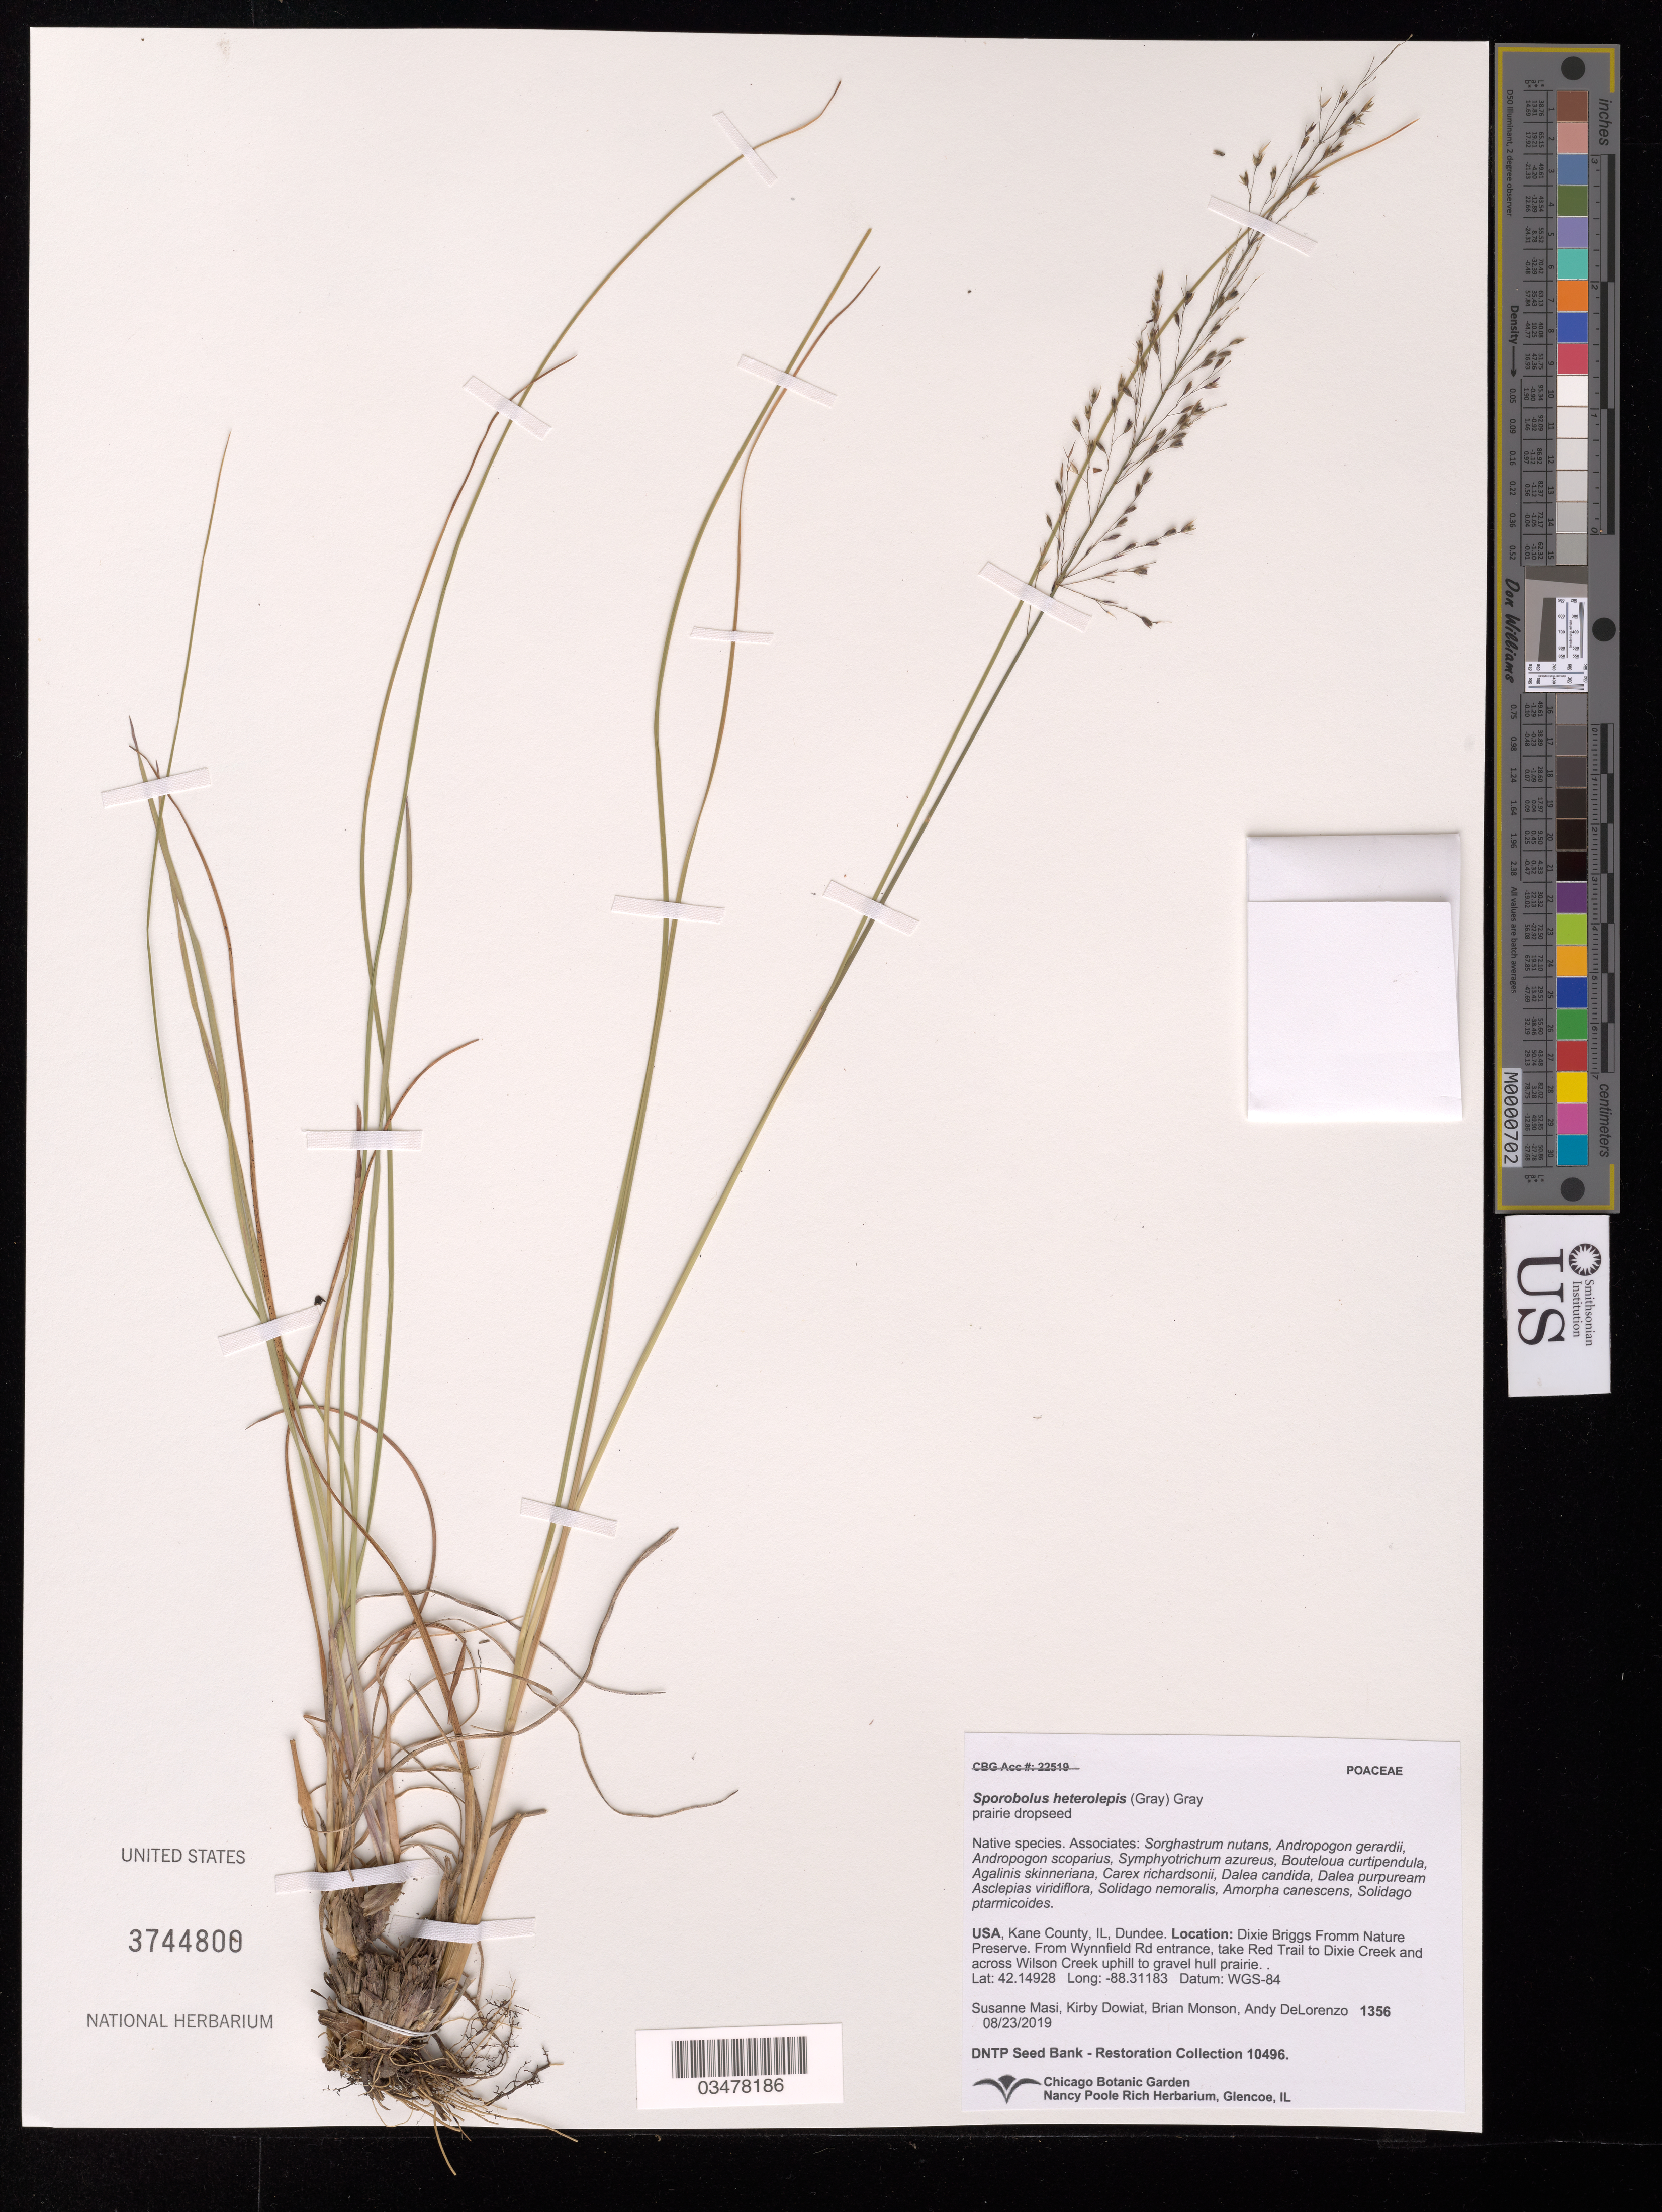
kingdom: Plantae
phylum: Tracheophyta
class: Liliopsida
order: Poales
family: Poaceae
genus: Sporobolus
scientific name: Sporobolus heterolepis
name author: (A. Gray) A. Gray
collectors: S. Masi, K. Dowiat, B. Monson & A. DeLorenzo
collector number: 1356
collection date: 2019-08-23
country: United States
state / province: Illinois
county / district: Kane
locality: Dixie Briggs Fromm Nature Preserve.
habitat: With Dalea candida, Asclepias viridiflora, Solidago nemoralis, etc.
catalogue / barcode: US 3744800